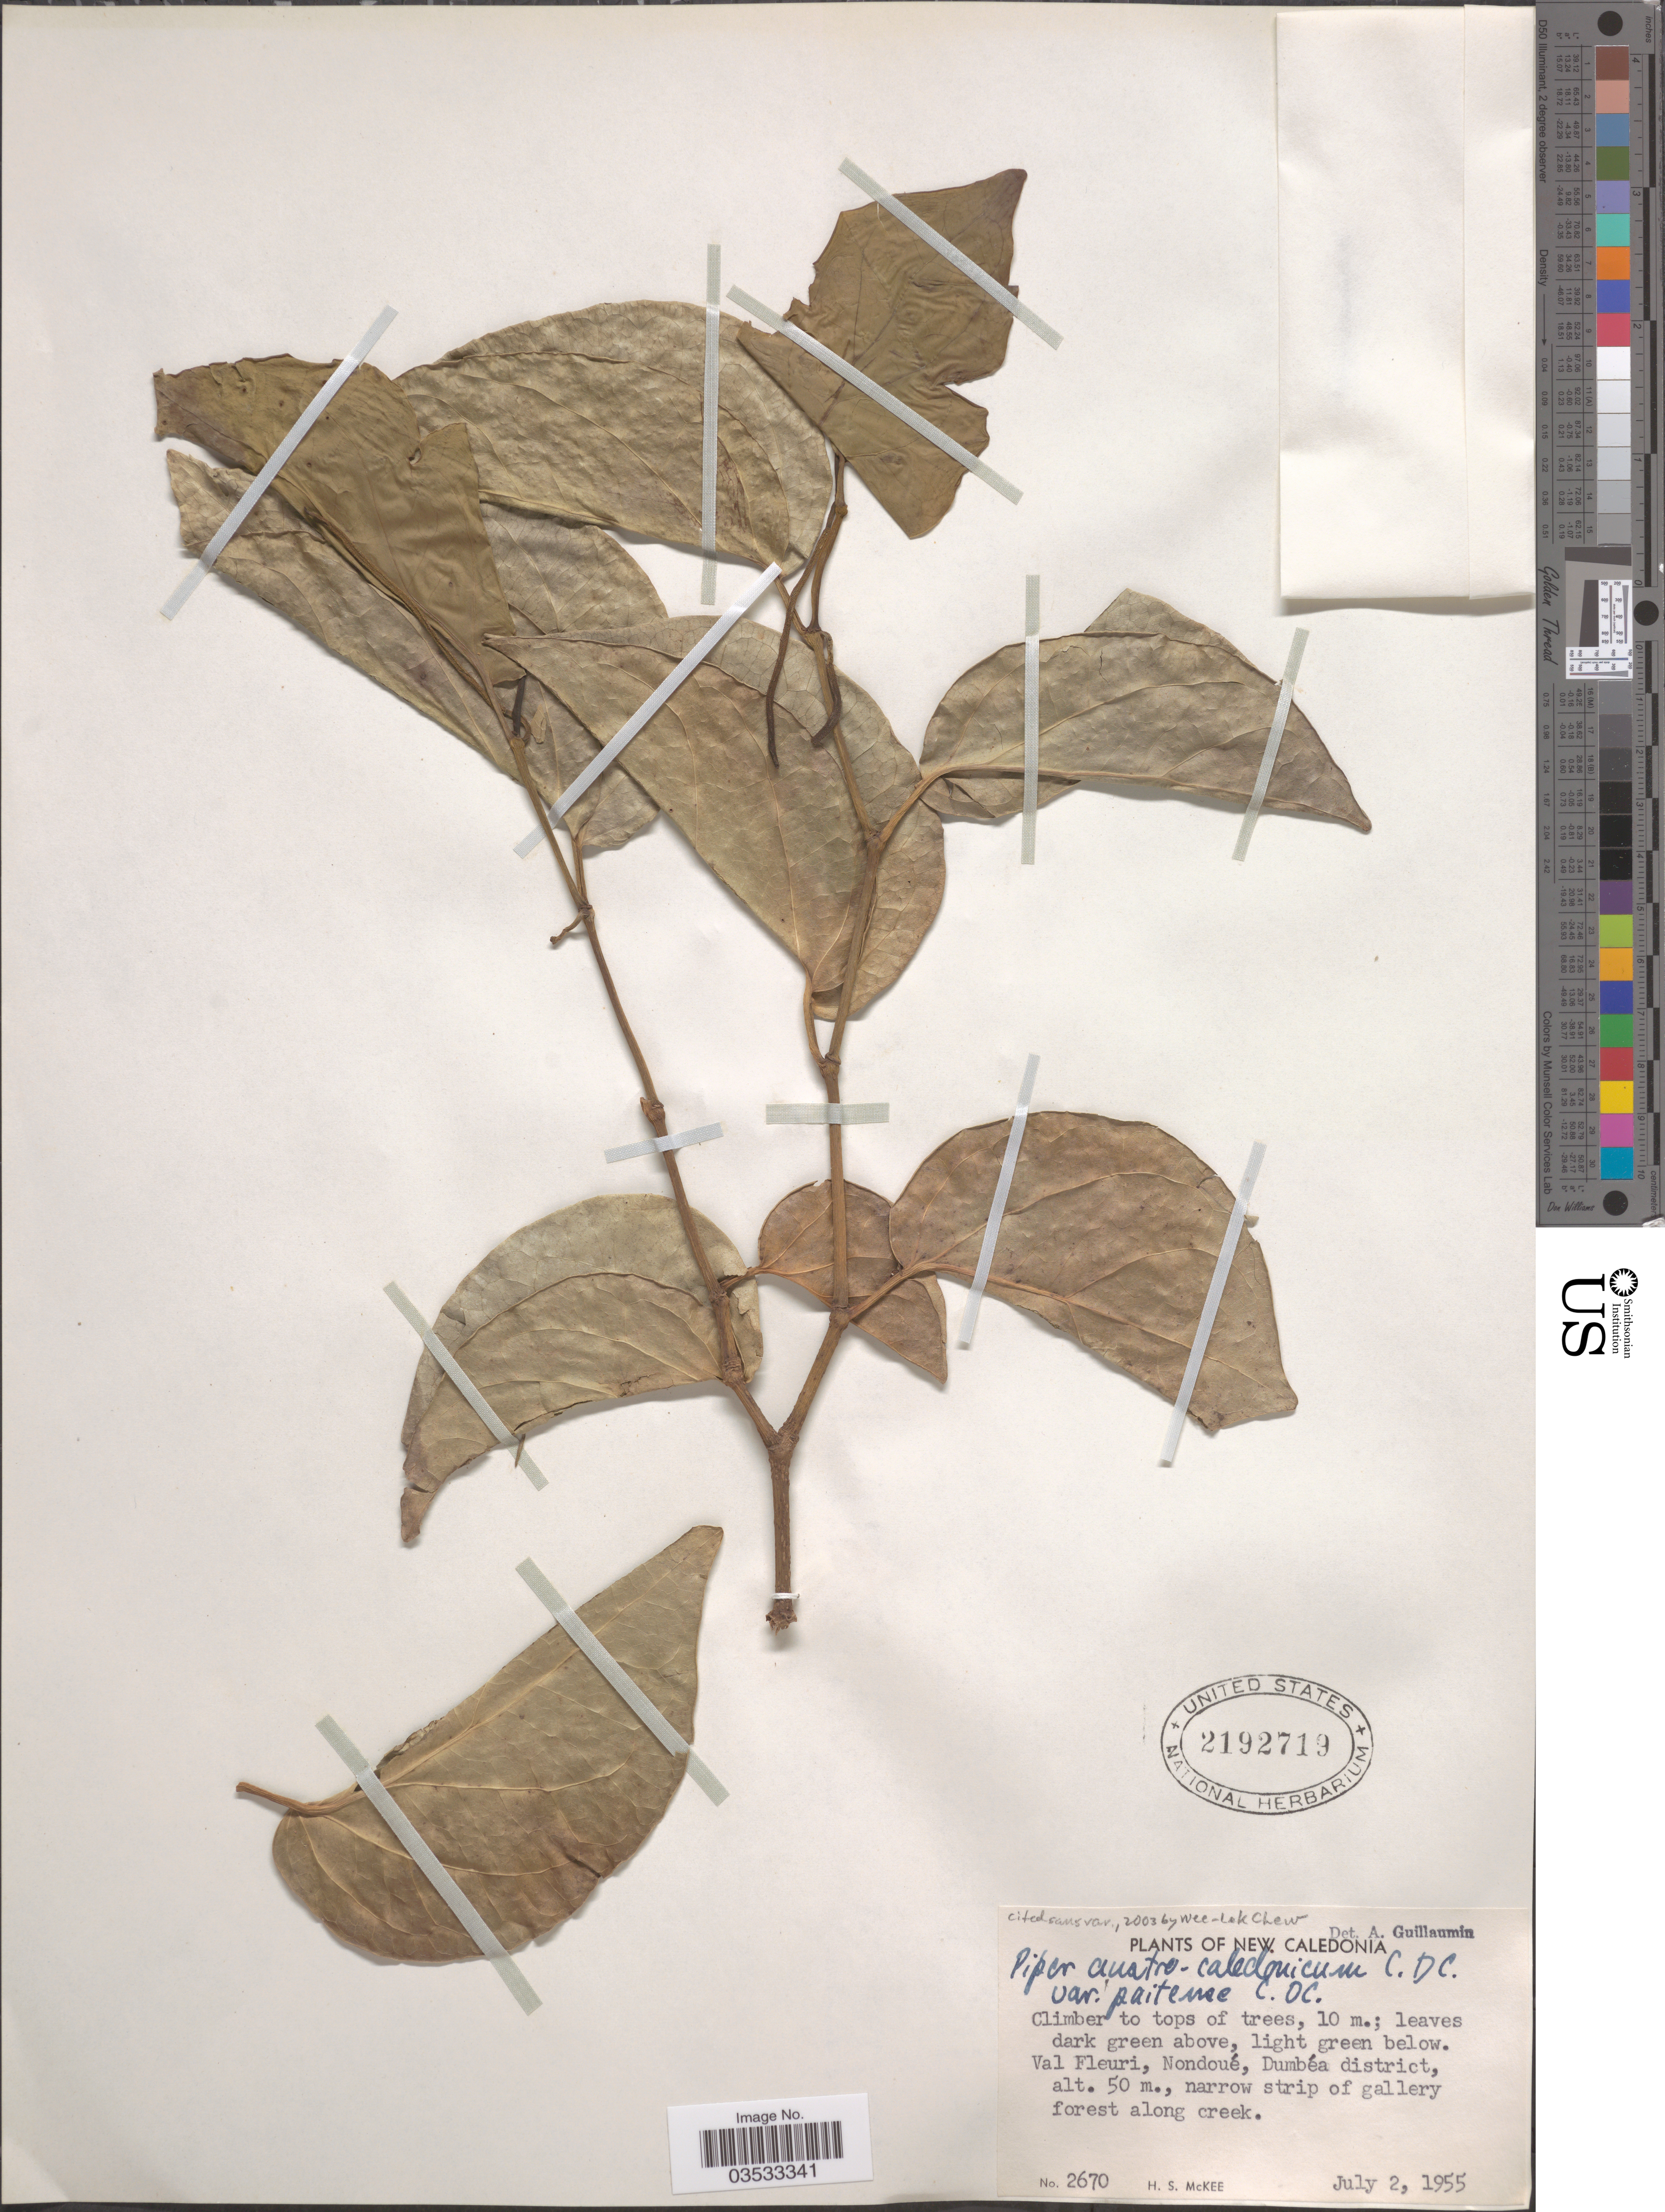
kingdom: Plantae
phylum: Tracheophyta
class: Magnoliopsida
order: Piperales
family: Piperaceae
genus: Piper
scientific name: Piper austrocaledonicum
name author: C. DC.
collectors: H. S. McKee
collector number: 2670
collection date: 1955-07-02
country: New Caledonia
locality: Val Fleuri, Nondoué, Dumbéa district.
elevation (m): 50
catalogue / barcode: US 2192719